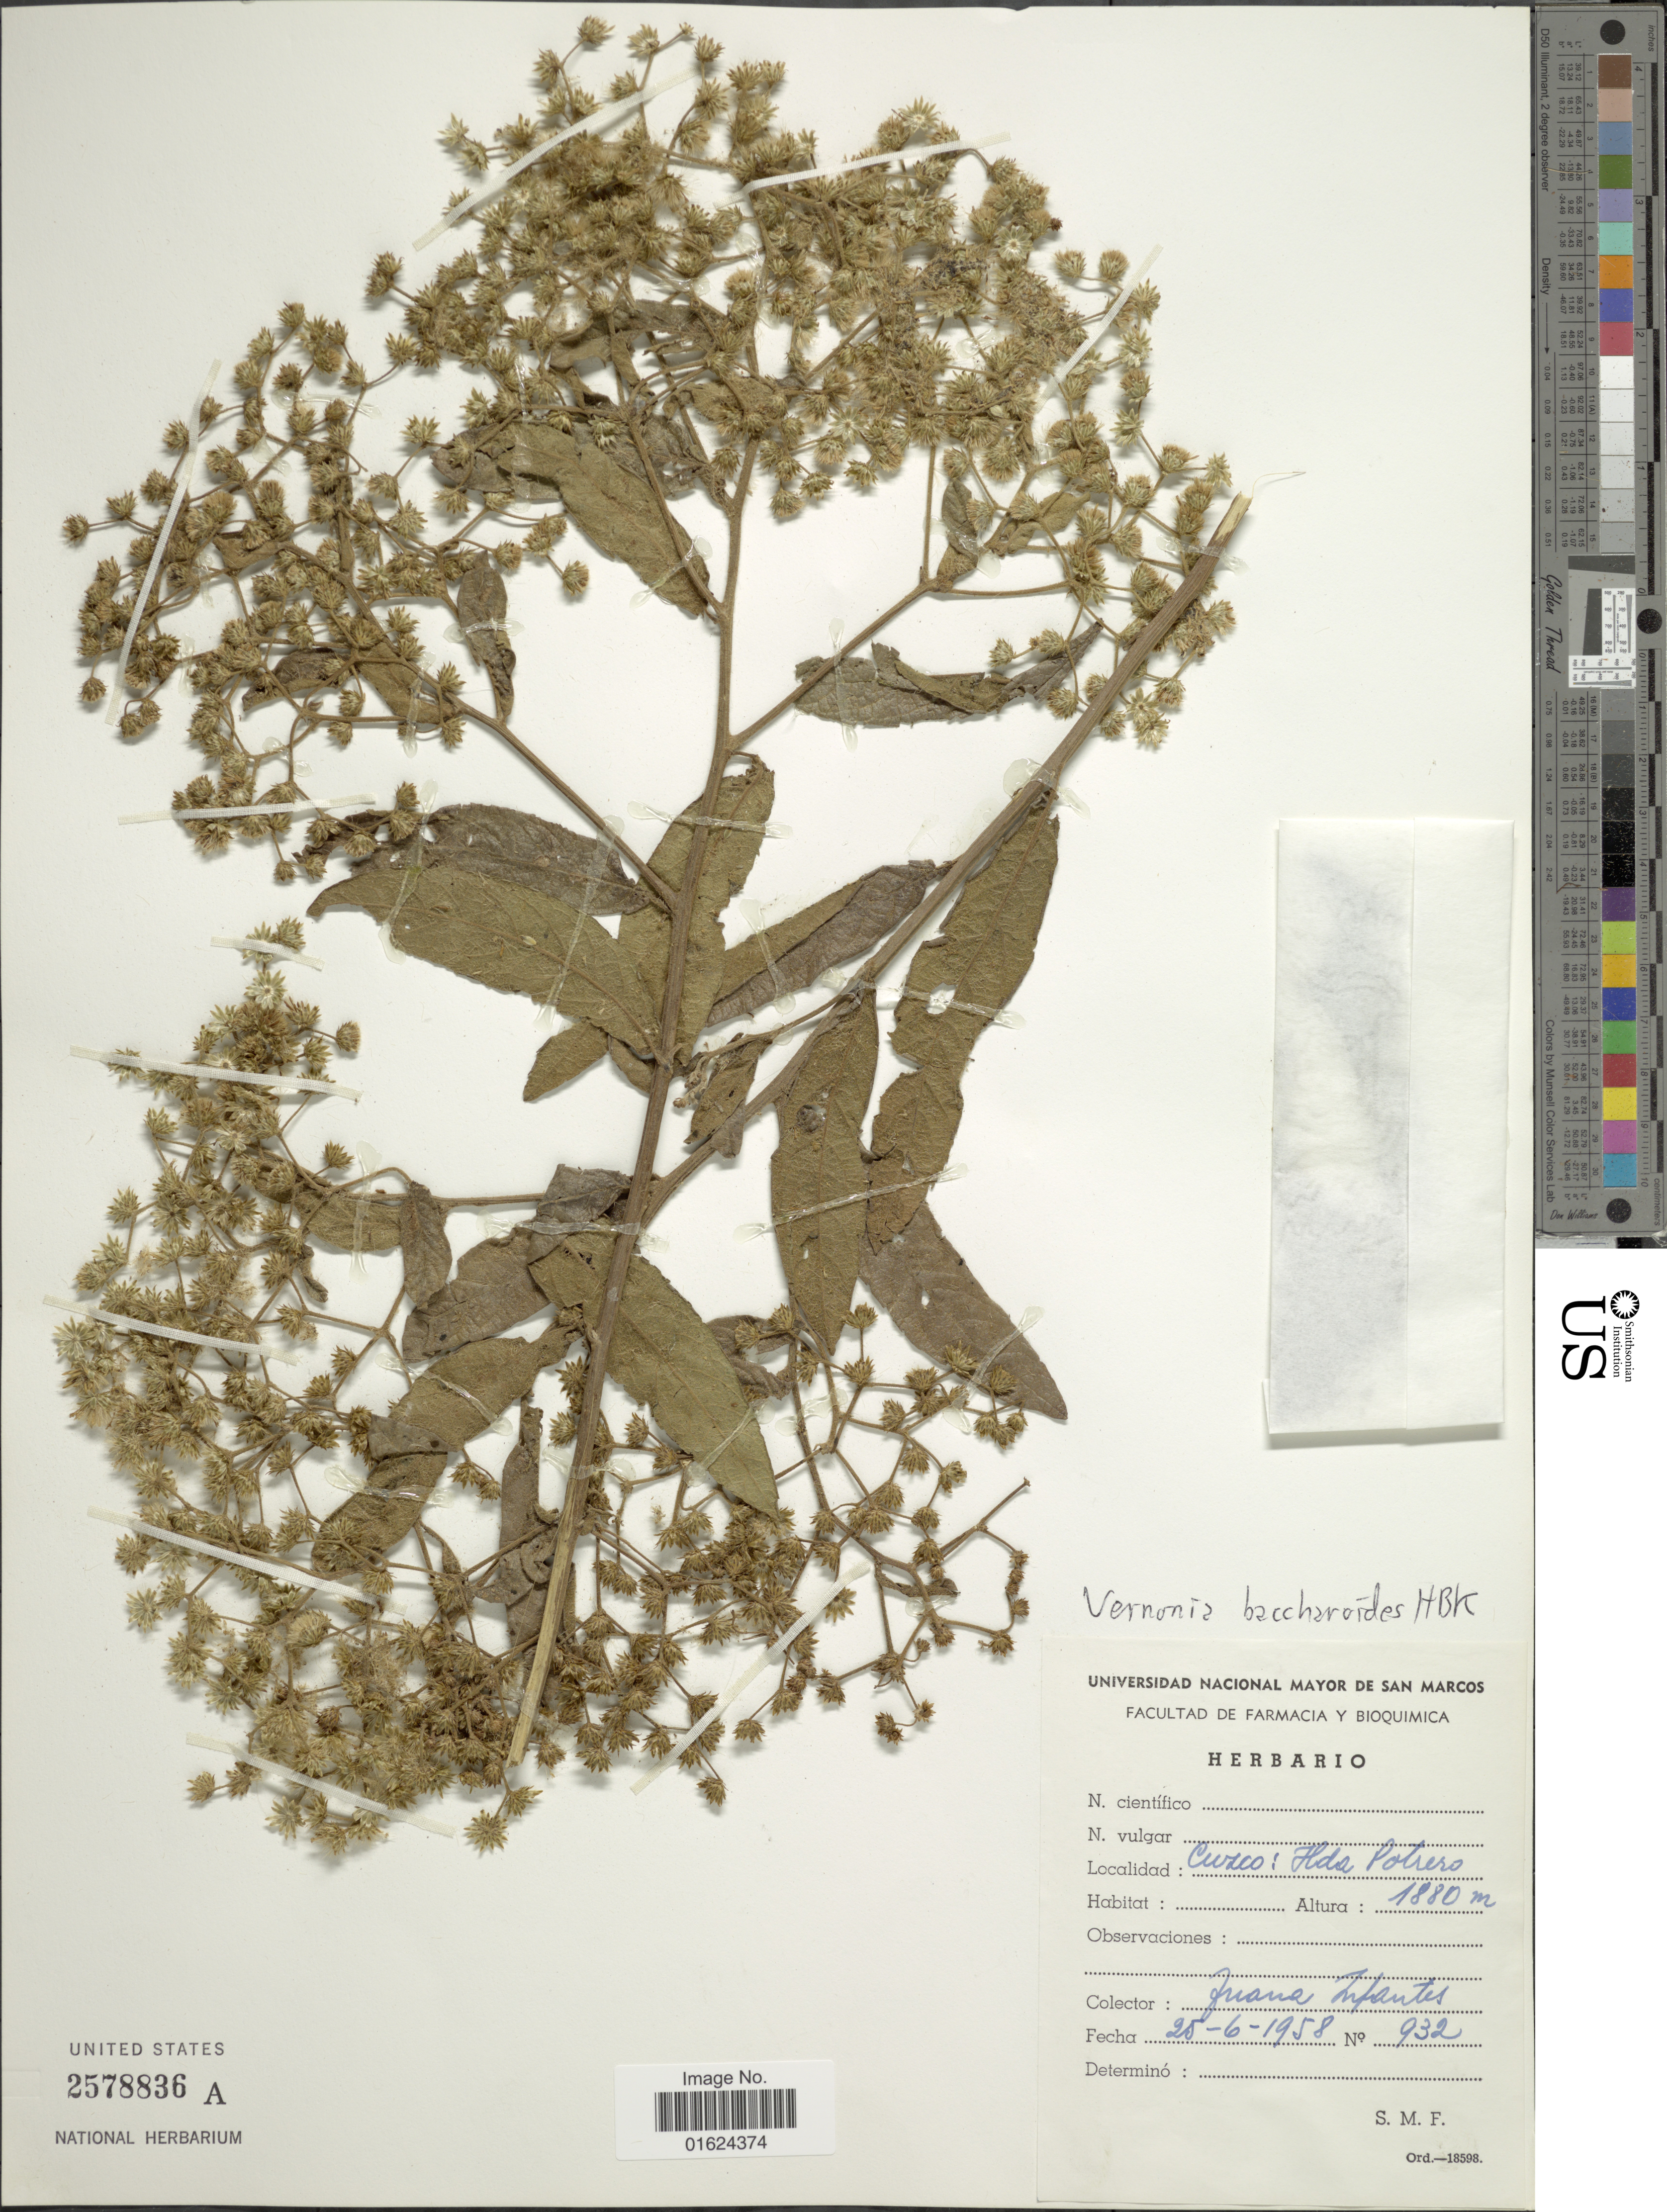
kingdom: Plantae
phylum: Tracheophyta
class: Magnoliopsida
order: Asterales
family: Asteraceae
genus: Vernonanthura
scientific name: Vernonanthura patens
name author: (Kunth) H. Rob.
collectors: J. Infantes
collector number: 932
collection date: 1958-06-25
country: Peru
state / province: Cusco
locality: Hda. Potrero, Cuzco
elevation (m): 1880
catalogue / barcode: US 578836A